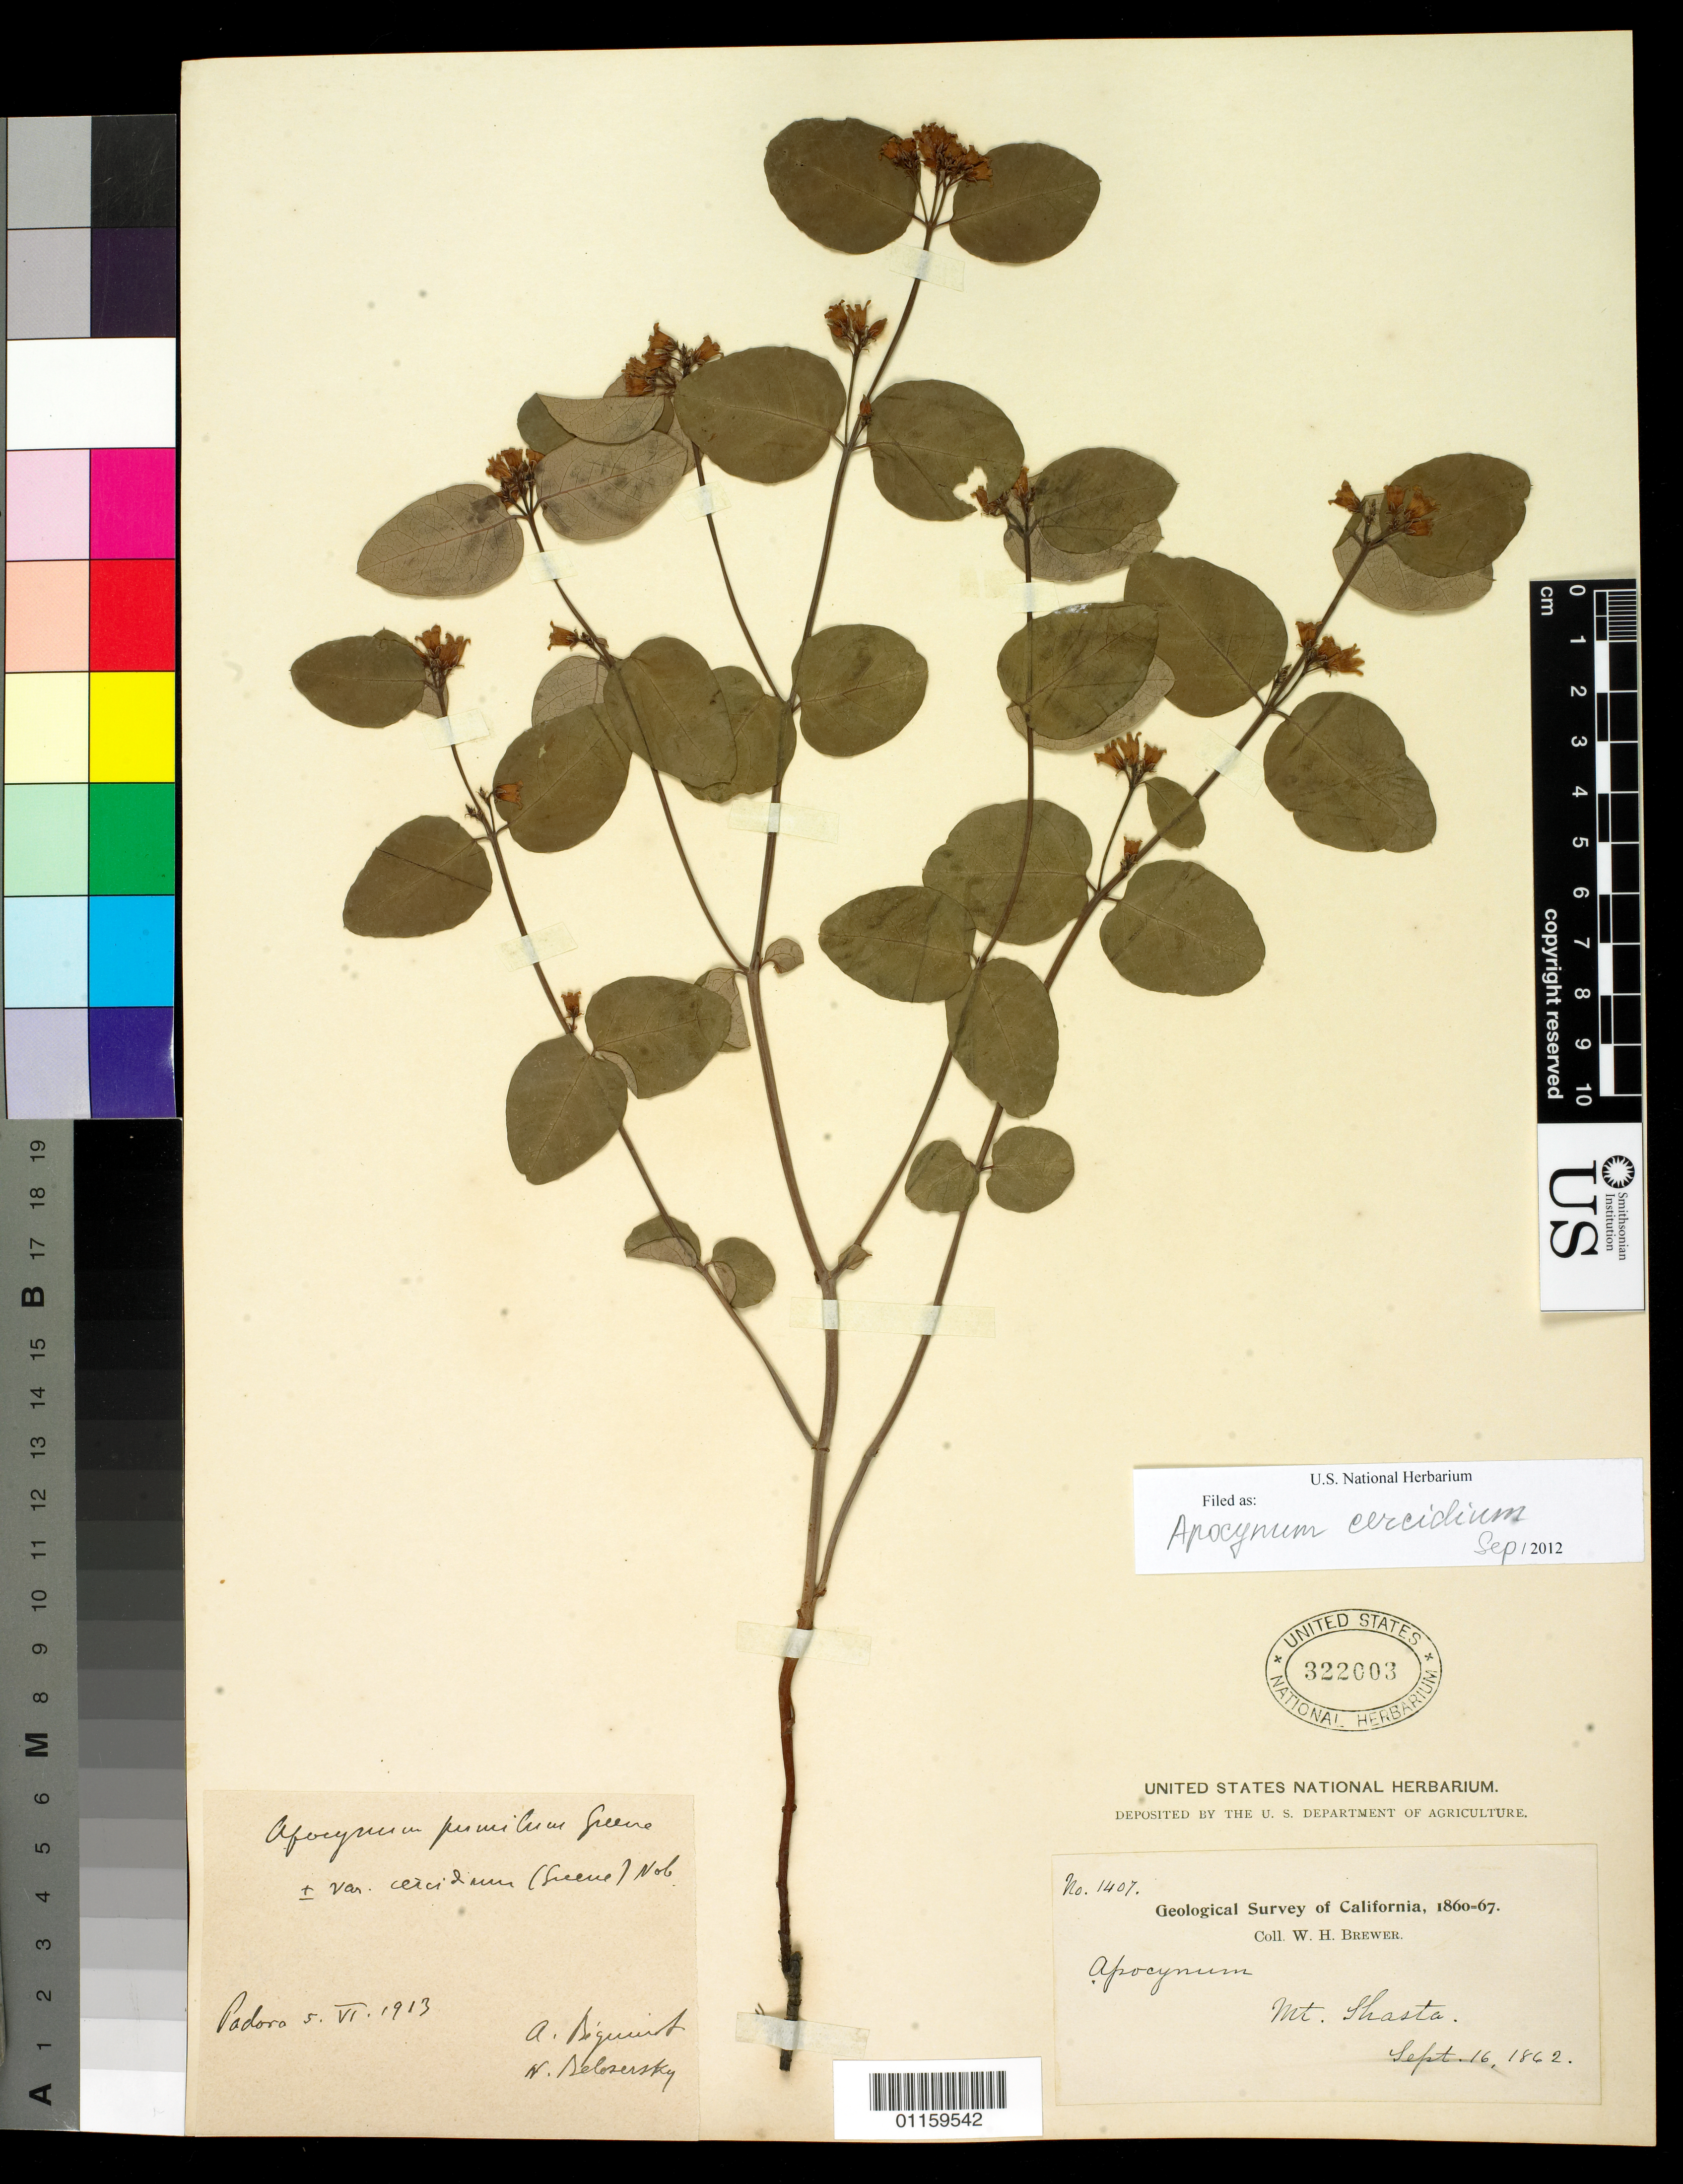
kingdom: Plantae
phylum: Tracheophyta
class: Magnoliopsida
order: Gentianales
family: Apocynaceae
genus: Apocynum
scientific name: Apocynum cercidium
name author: Greene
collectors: W. H. Brewer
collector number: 1407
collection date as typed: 16 Sep 1862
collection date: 1862-09-16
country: United States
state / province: California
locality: Mt. Shasta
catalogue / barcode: US 322003